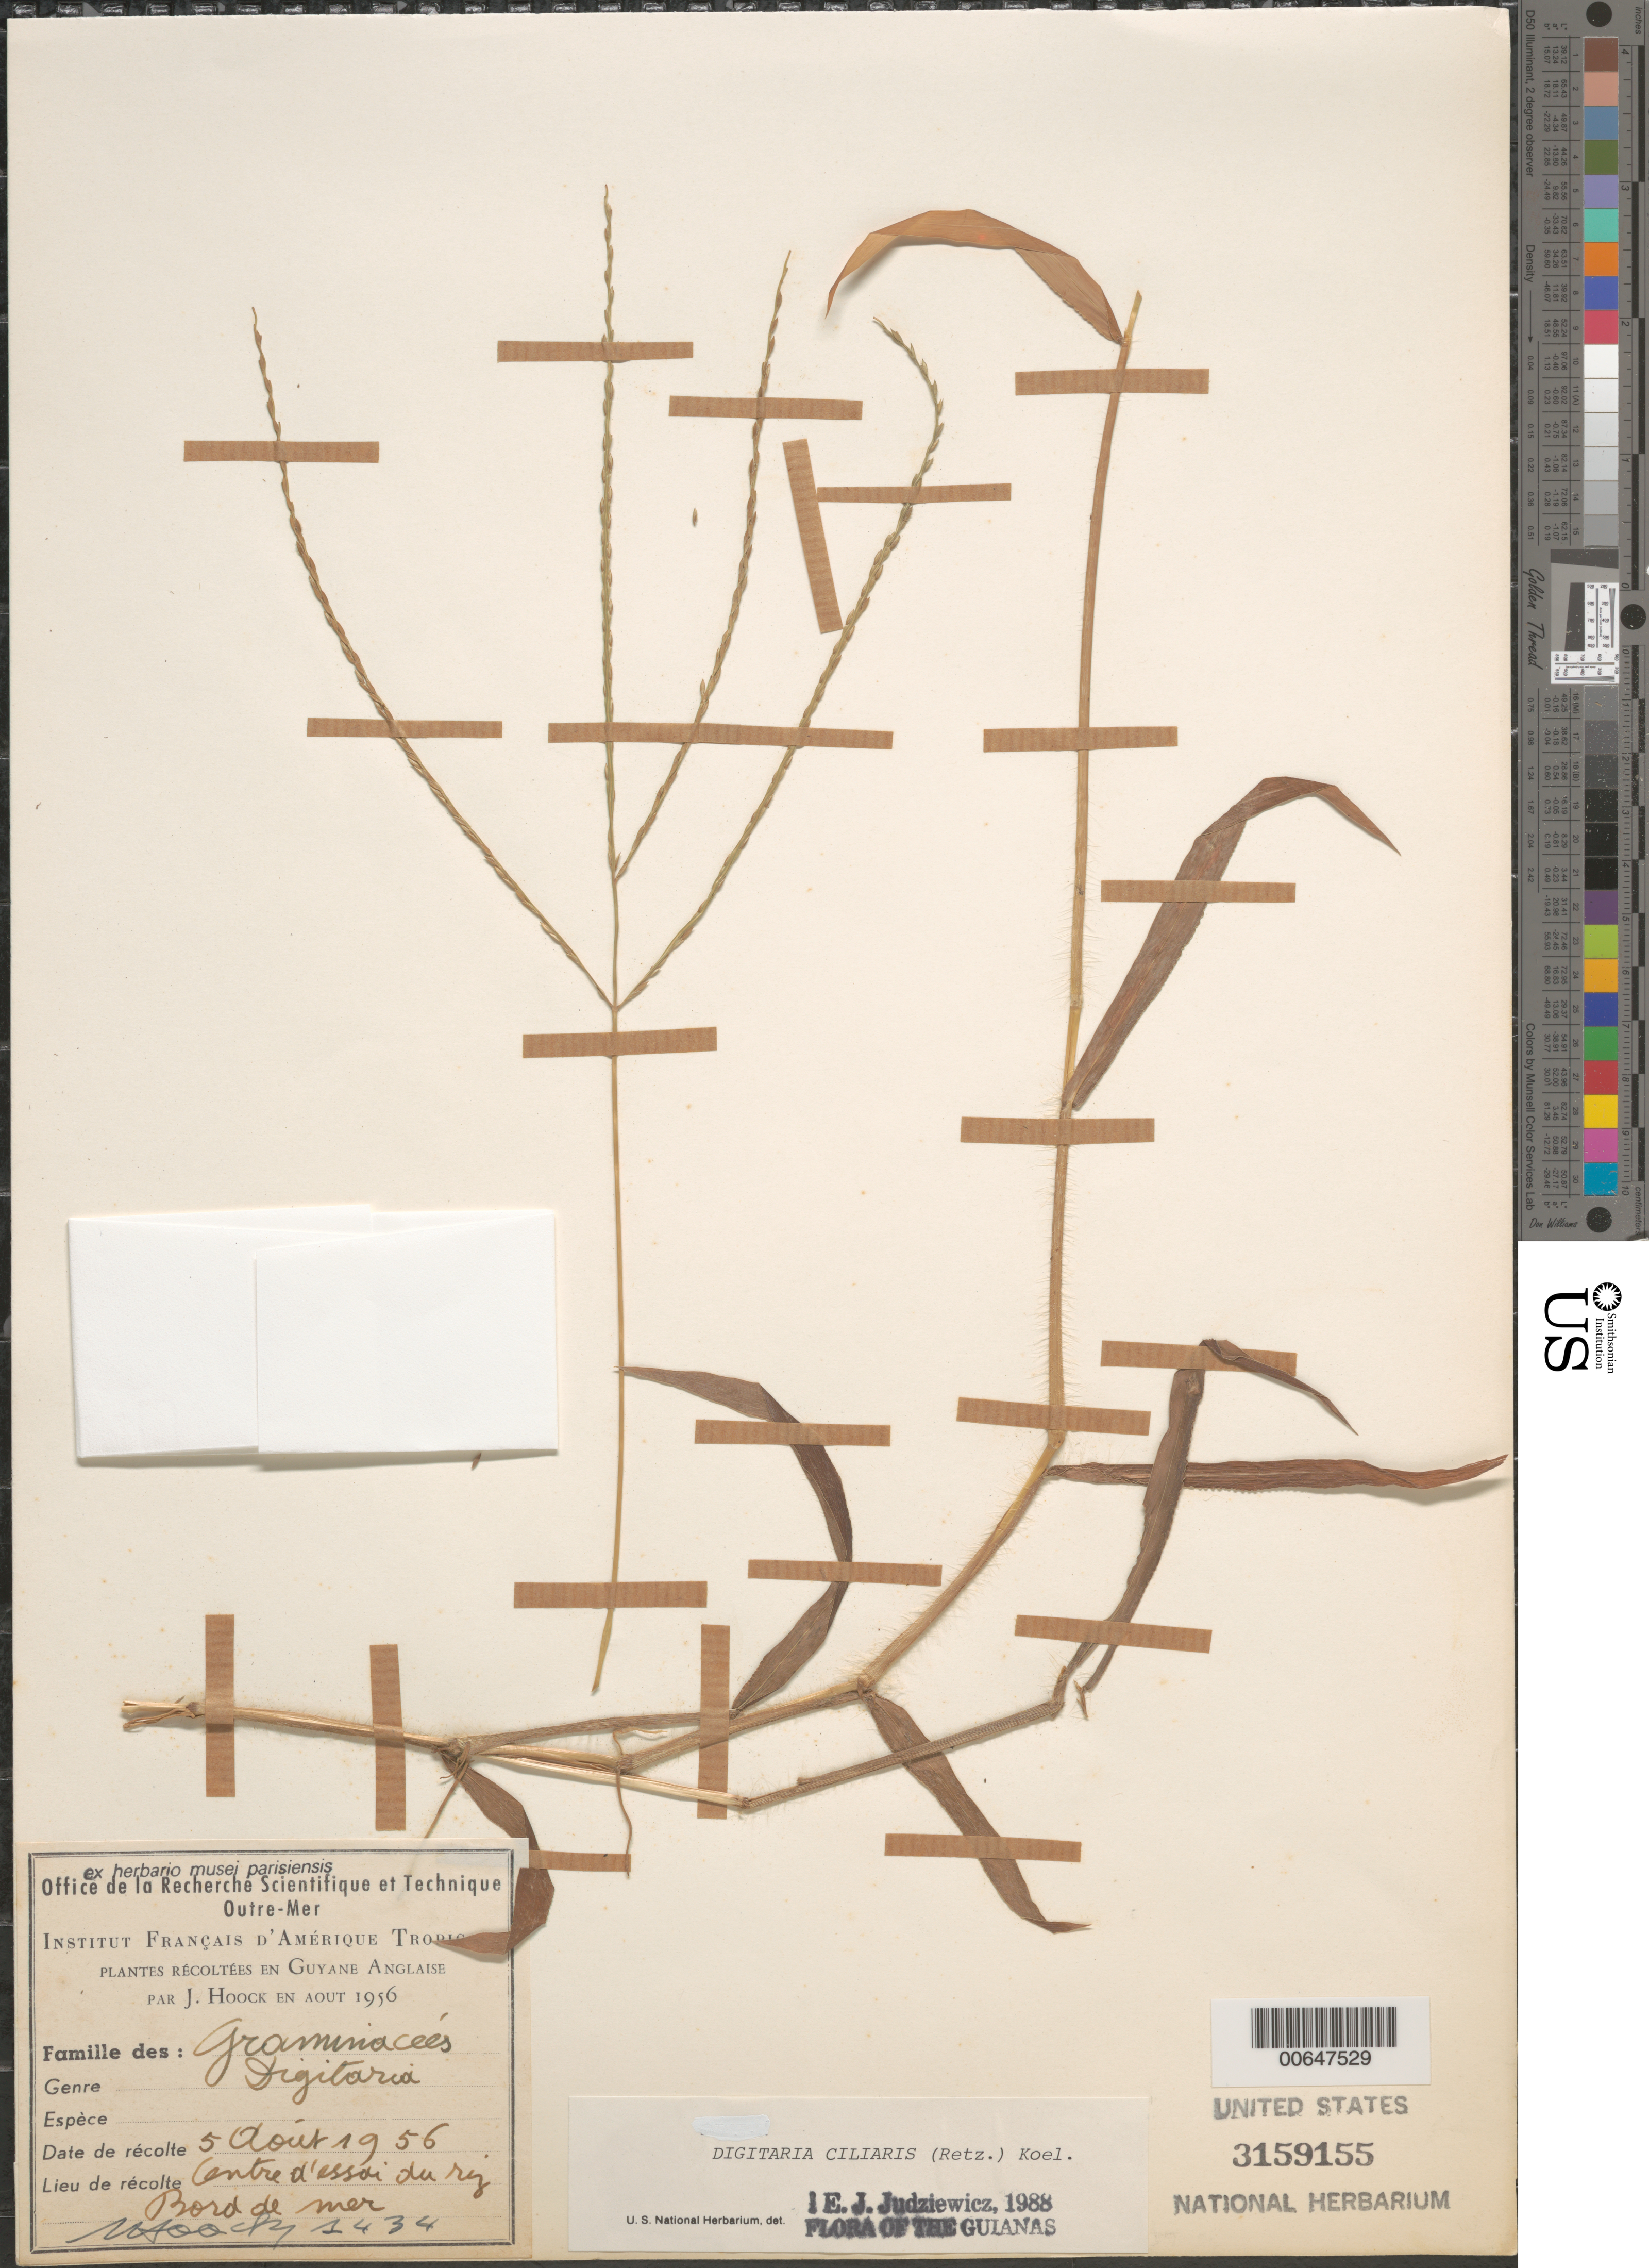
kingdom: Plantae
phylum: Tracheophyta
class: Liliopsida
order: Poales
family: Poaceae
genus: Digitaria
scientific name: Digitaria ciliaris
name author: (Retz.) Koeler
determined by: Judziewicz, E. J.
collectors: J. Hoock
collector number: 1434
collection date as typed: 5-Aug-56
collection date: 1956-08-05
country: Guyana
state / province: Mahaica-Berbice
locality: Centre d'essai du riz [Rice Research Station]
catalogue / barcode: US 3159155